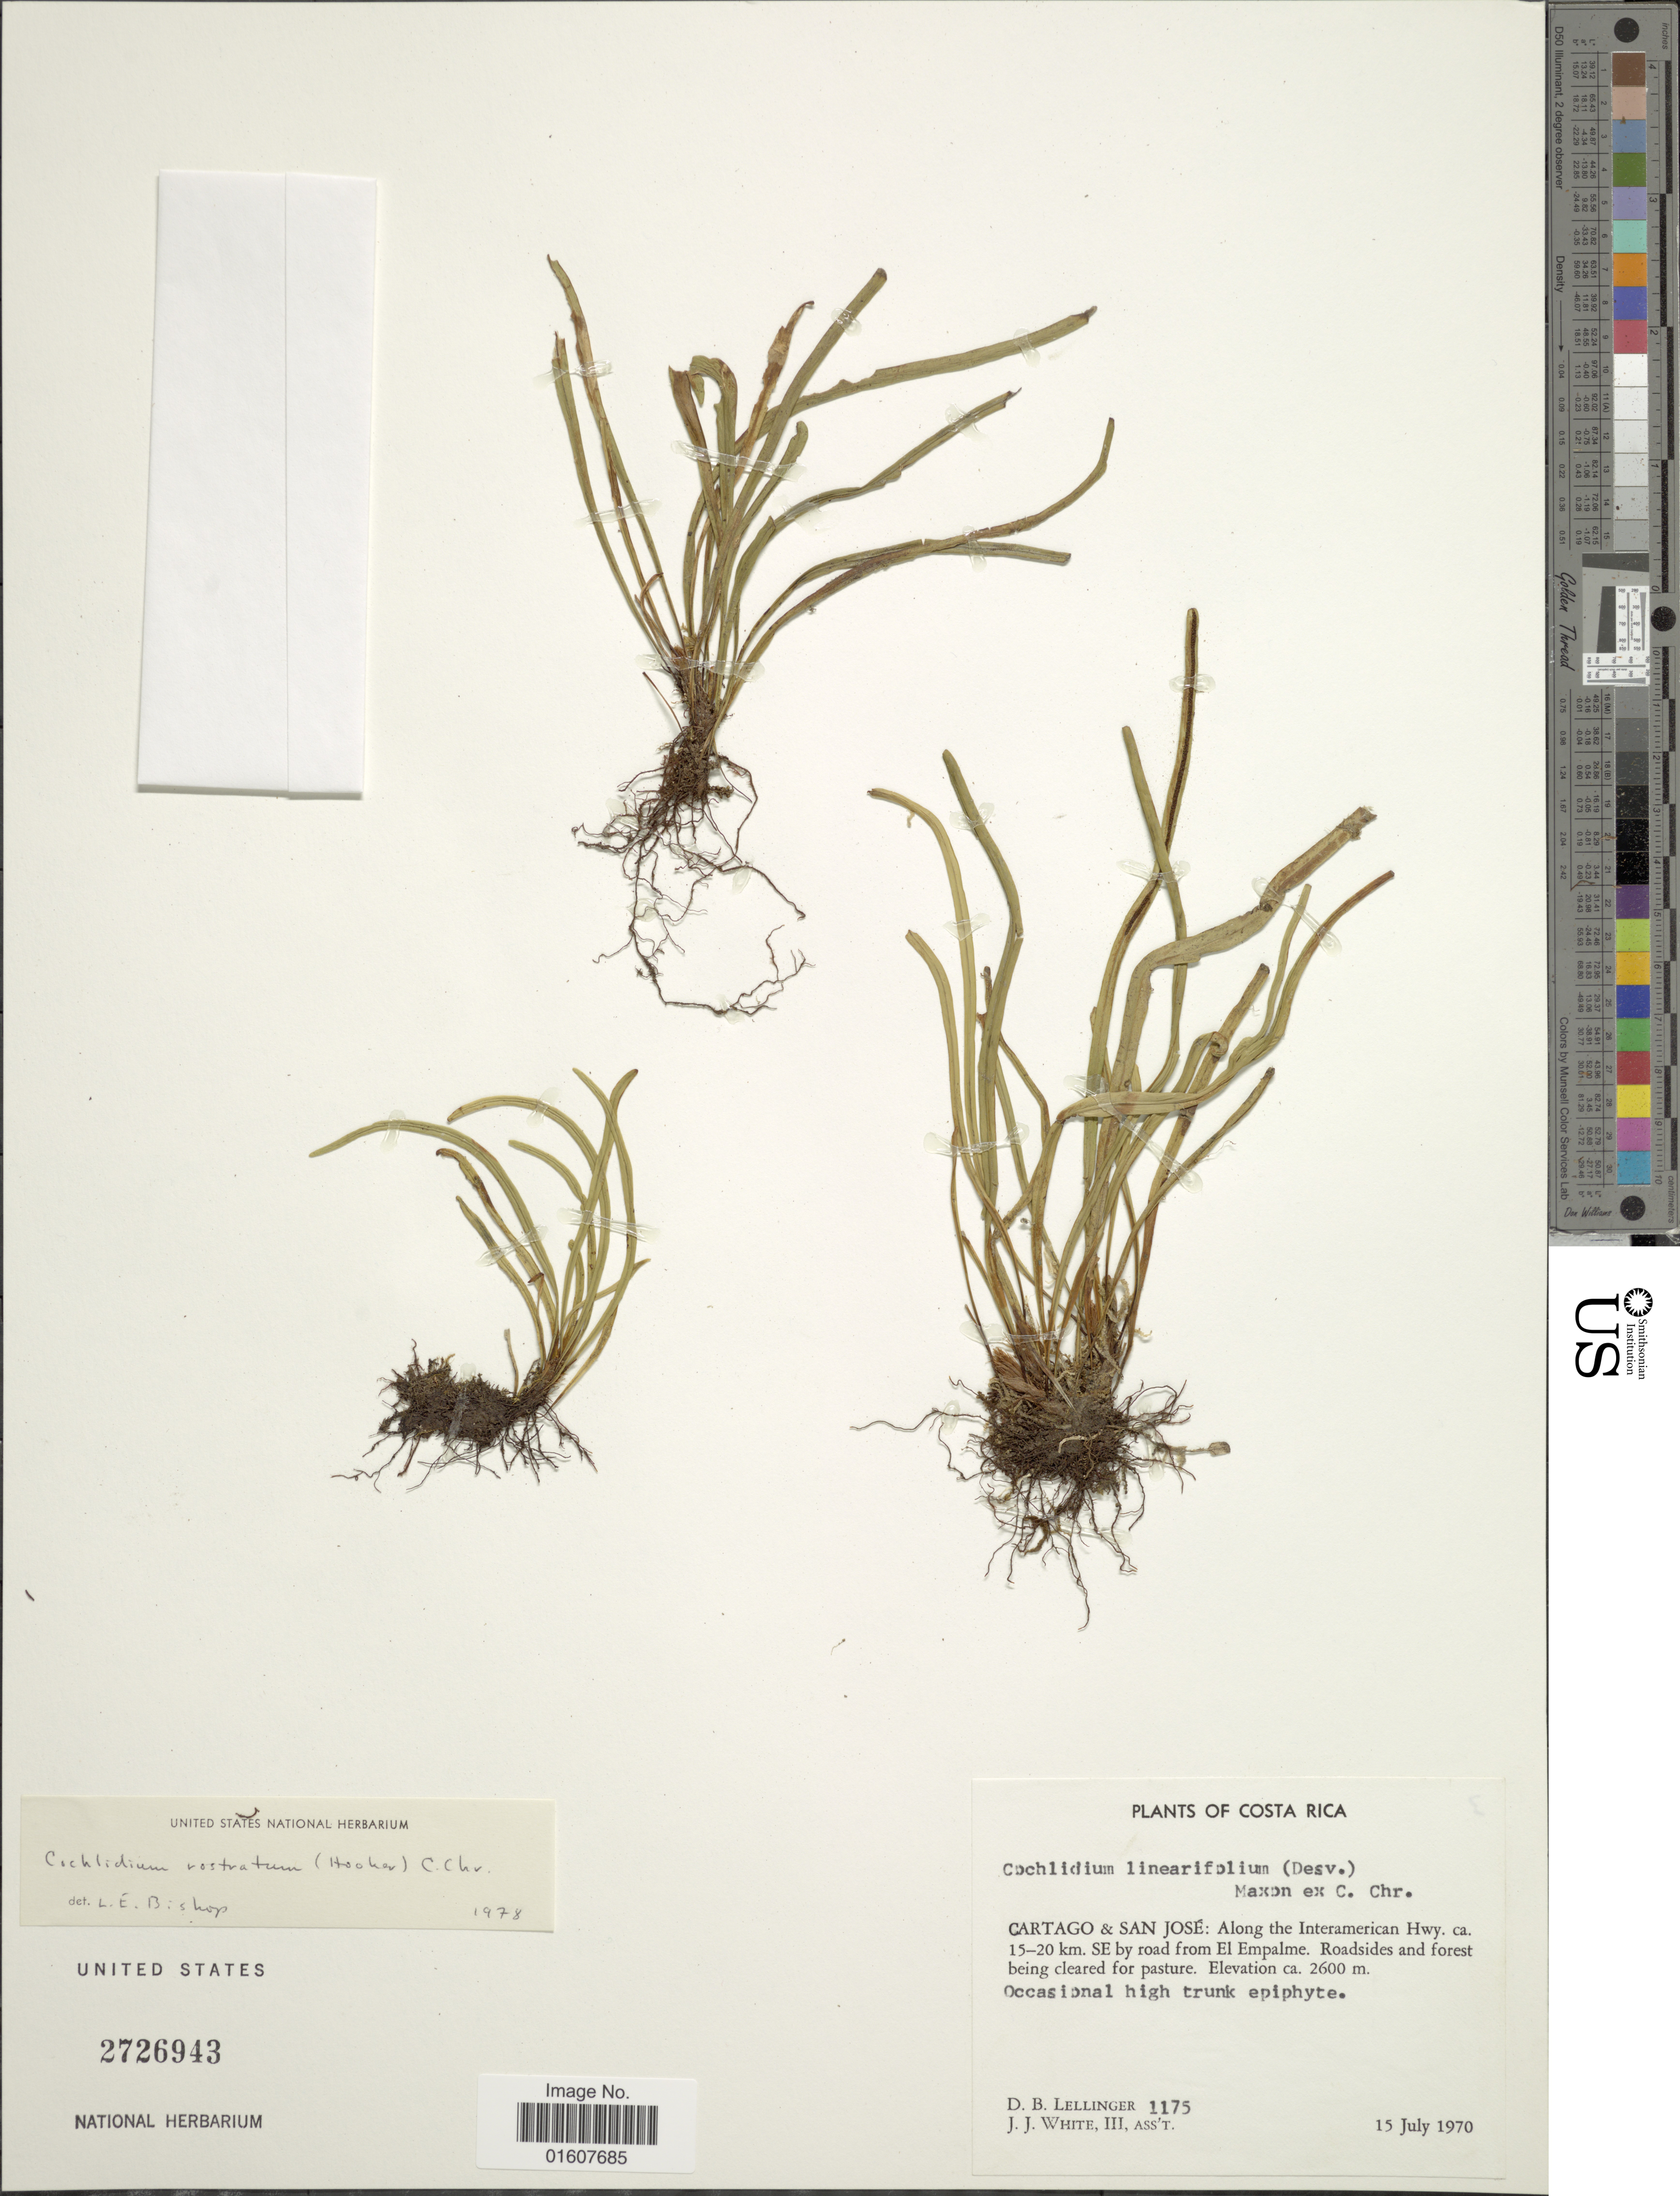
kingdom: Plantae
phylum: Tracheophyta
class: Polypodiopsida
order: Polypodiales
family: Polypodiaceae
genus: Cochlidium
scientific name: Cochlidium rostratum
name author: (Hook.) Maxon ex C. Chr.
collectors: D. B. Lellinger & J. J. White III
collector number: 1175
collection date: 1970-07-15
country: Costa Rica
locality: Cartago & San José: Along the Interamerican Hwy. ca. 15-20 km SE by road El Empalme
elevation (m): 2600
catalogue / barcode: US 2726943